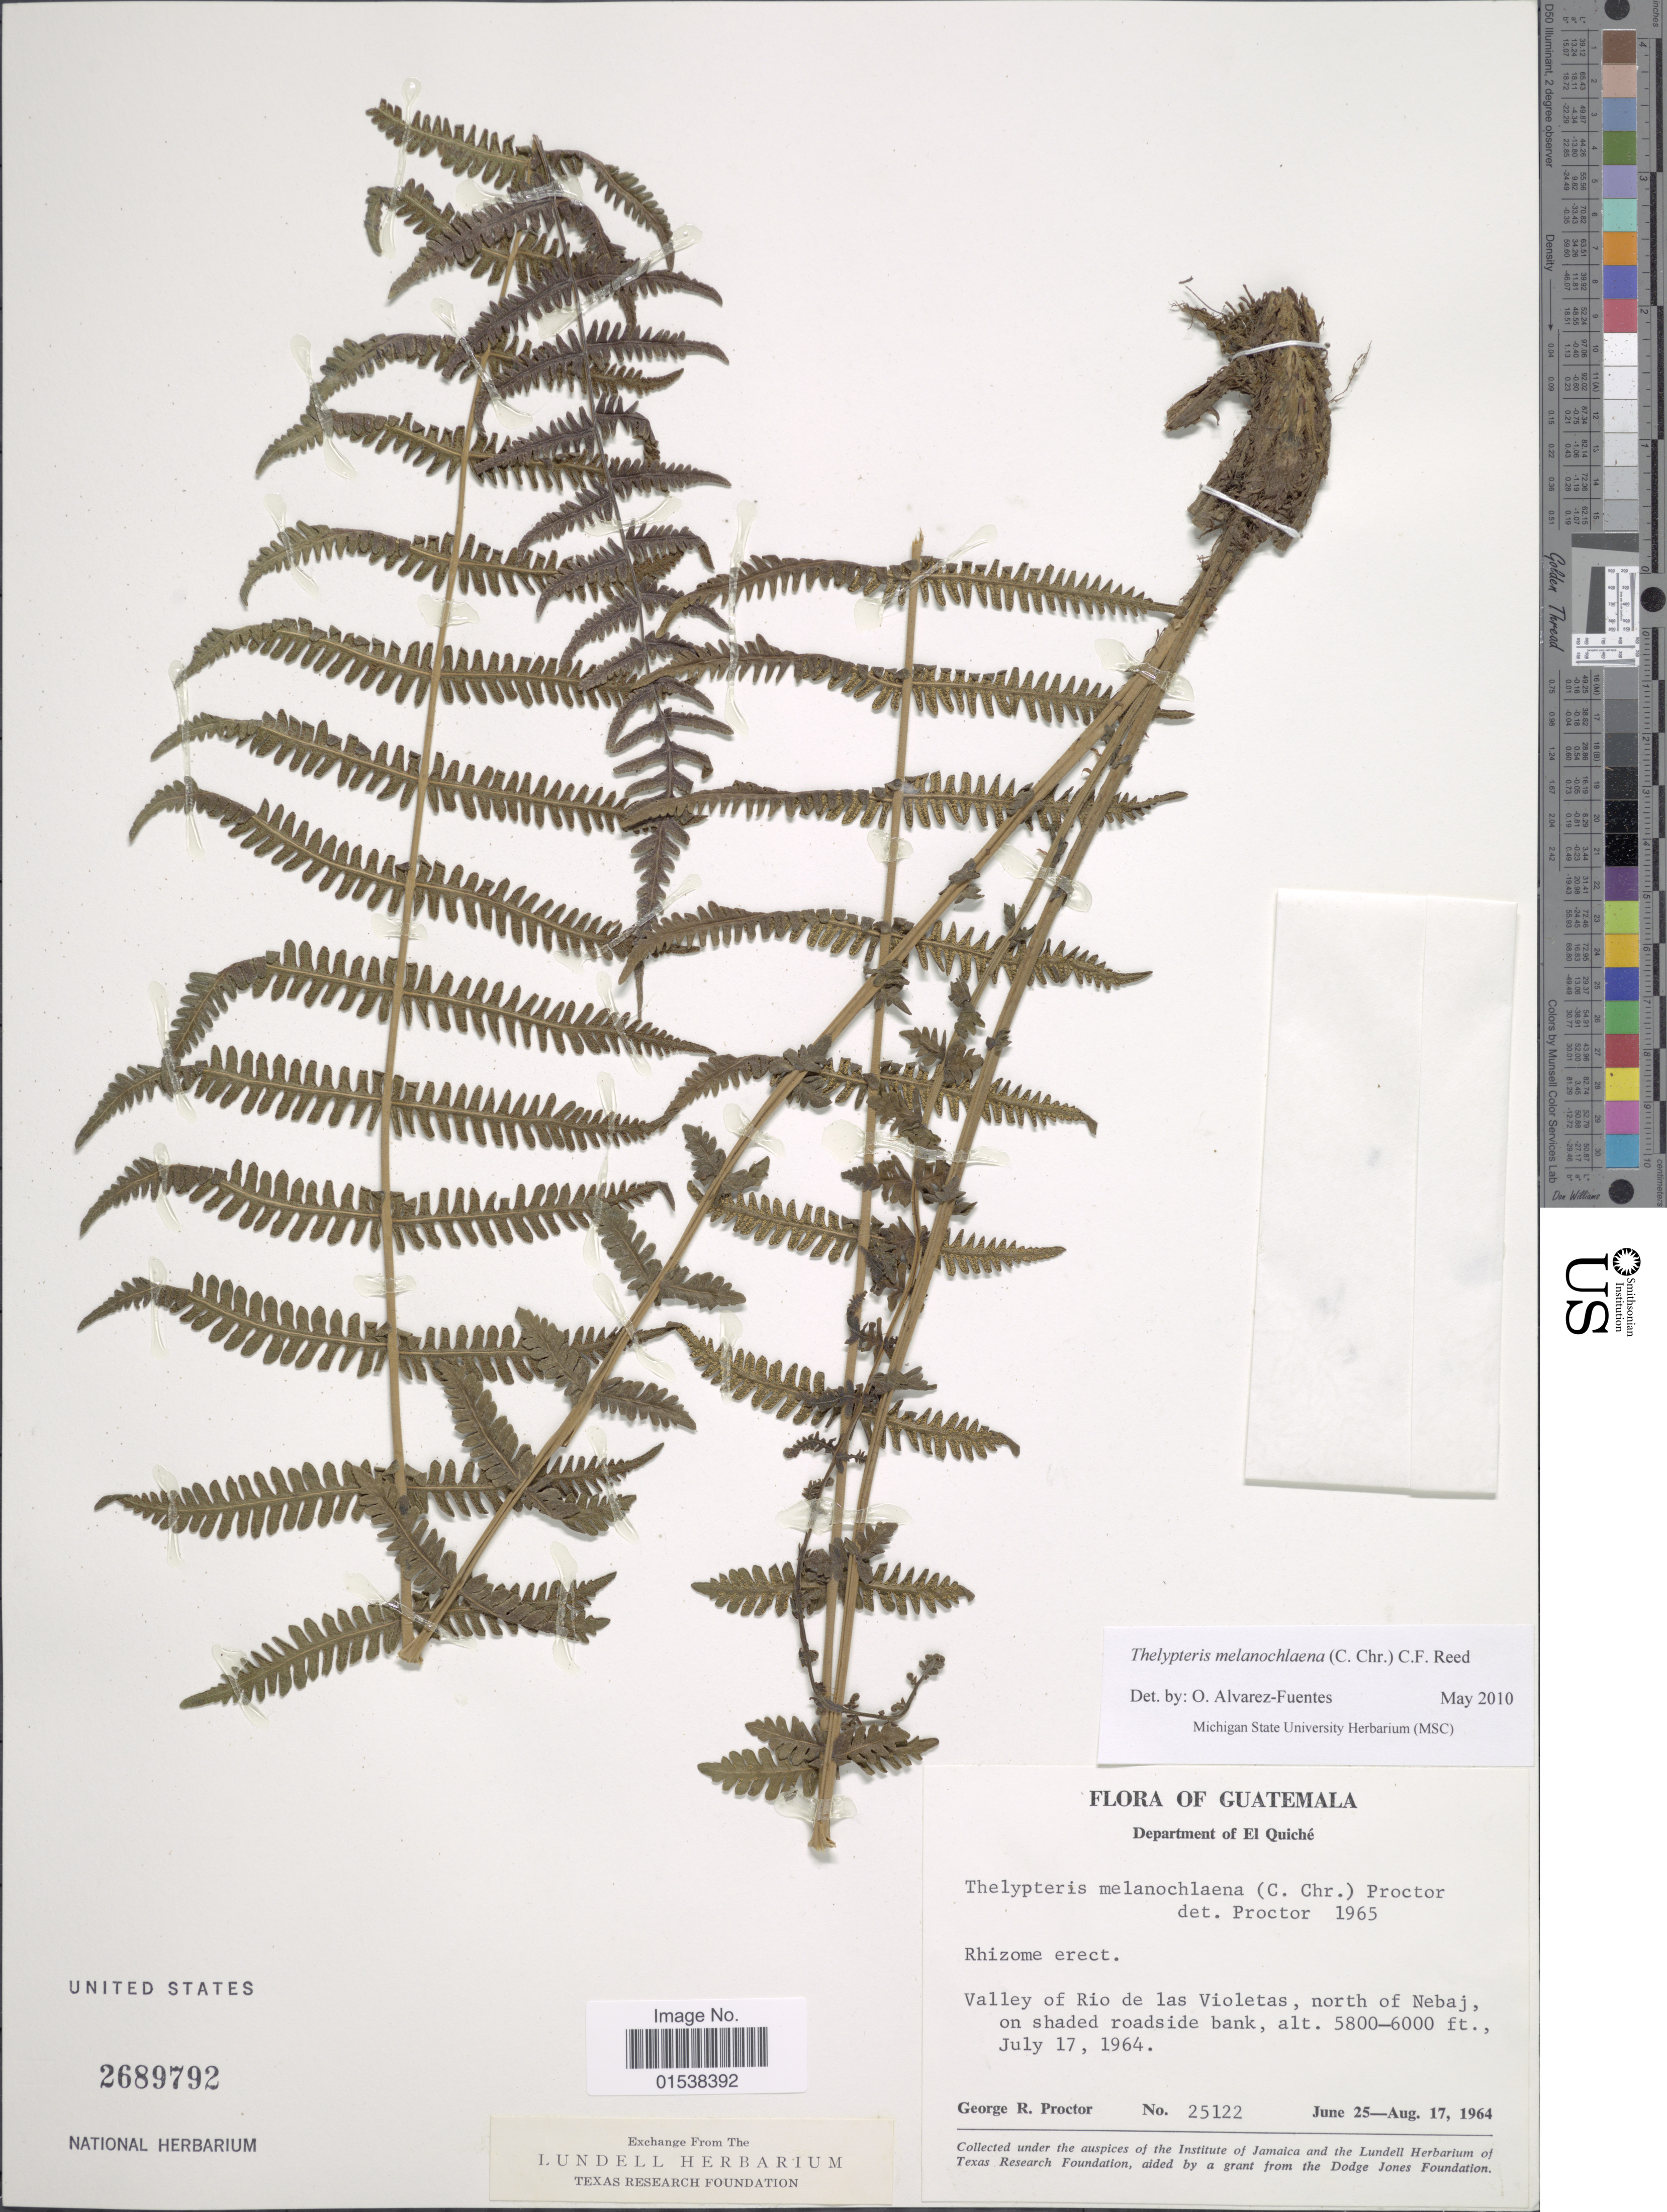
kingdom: Plantae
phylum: Tracheophyta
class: Polypodiopsida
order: Polypodiales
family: Thelypteridaceae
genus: Amauropelta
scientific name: Amauropelta melanochlaena (C. Chr.) comb. nov., ined 2015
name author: (C. Chr.)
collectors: G. R. Proctor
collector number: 25122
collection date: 1964-06-25/1964-08-17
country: Guatemala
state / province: El Quiché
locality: Department of El Quiche, valley of Rio de las Violetas, north of Nebaj, on shaded roadside bank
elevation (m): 1768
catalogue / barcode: US 2689792